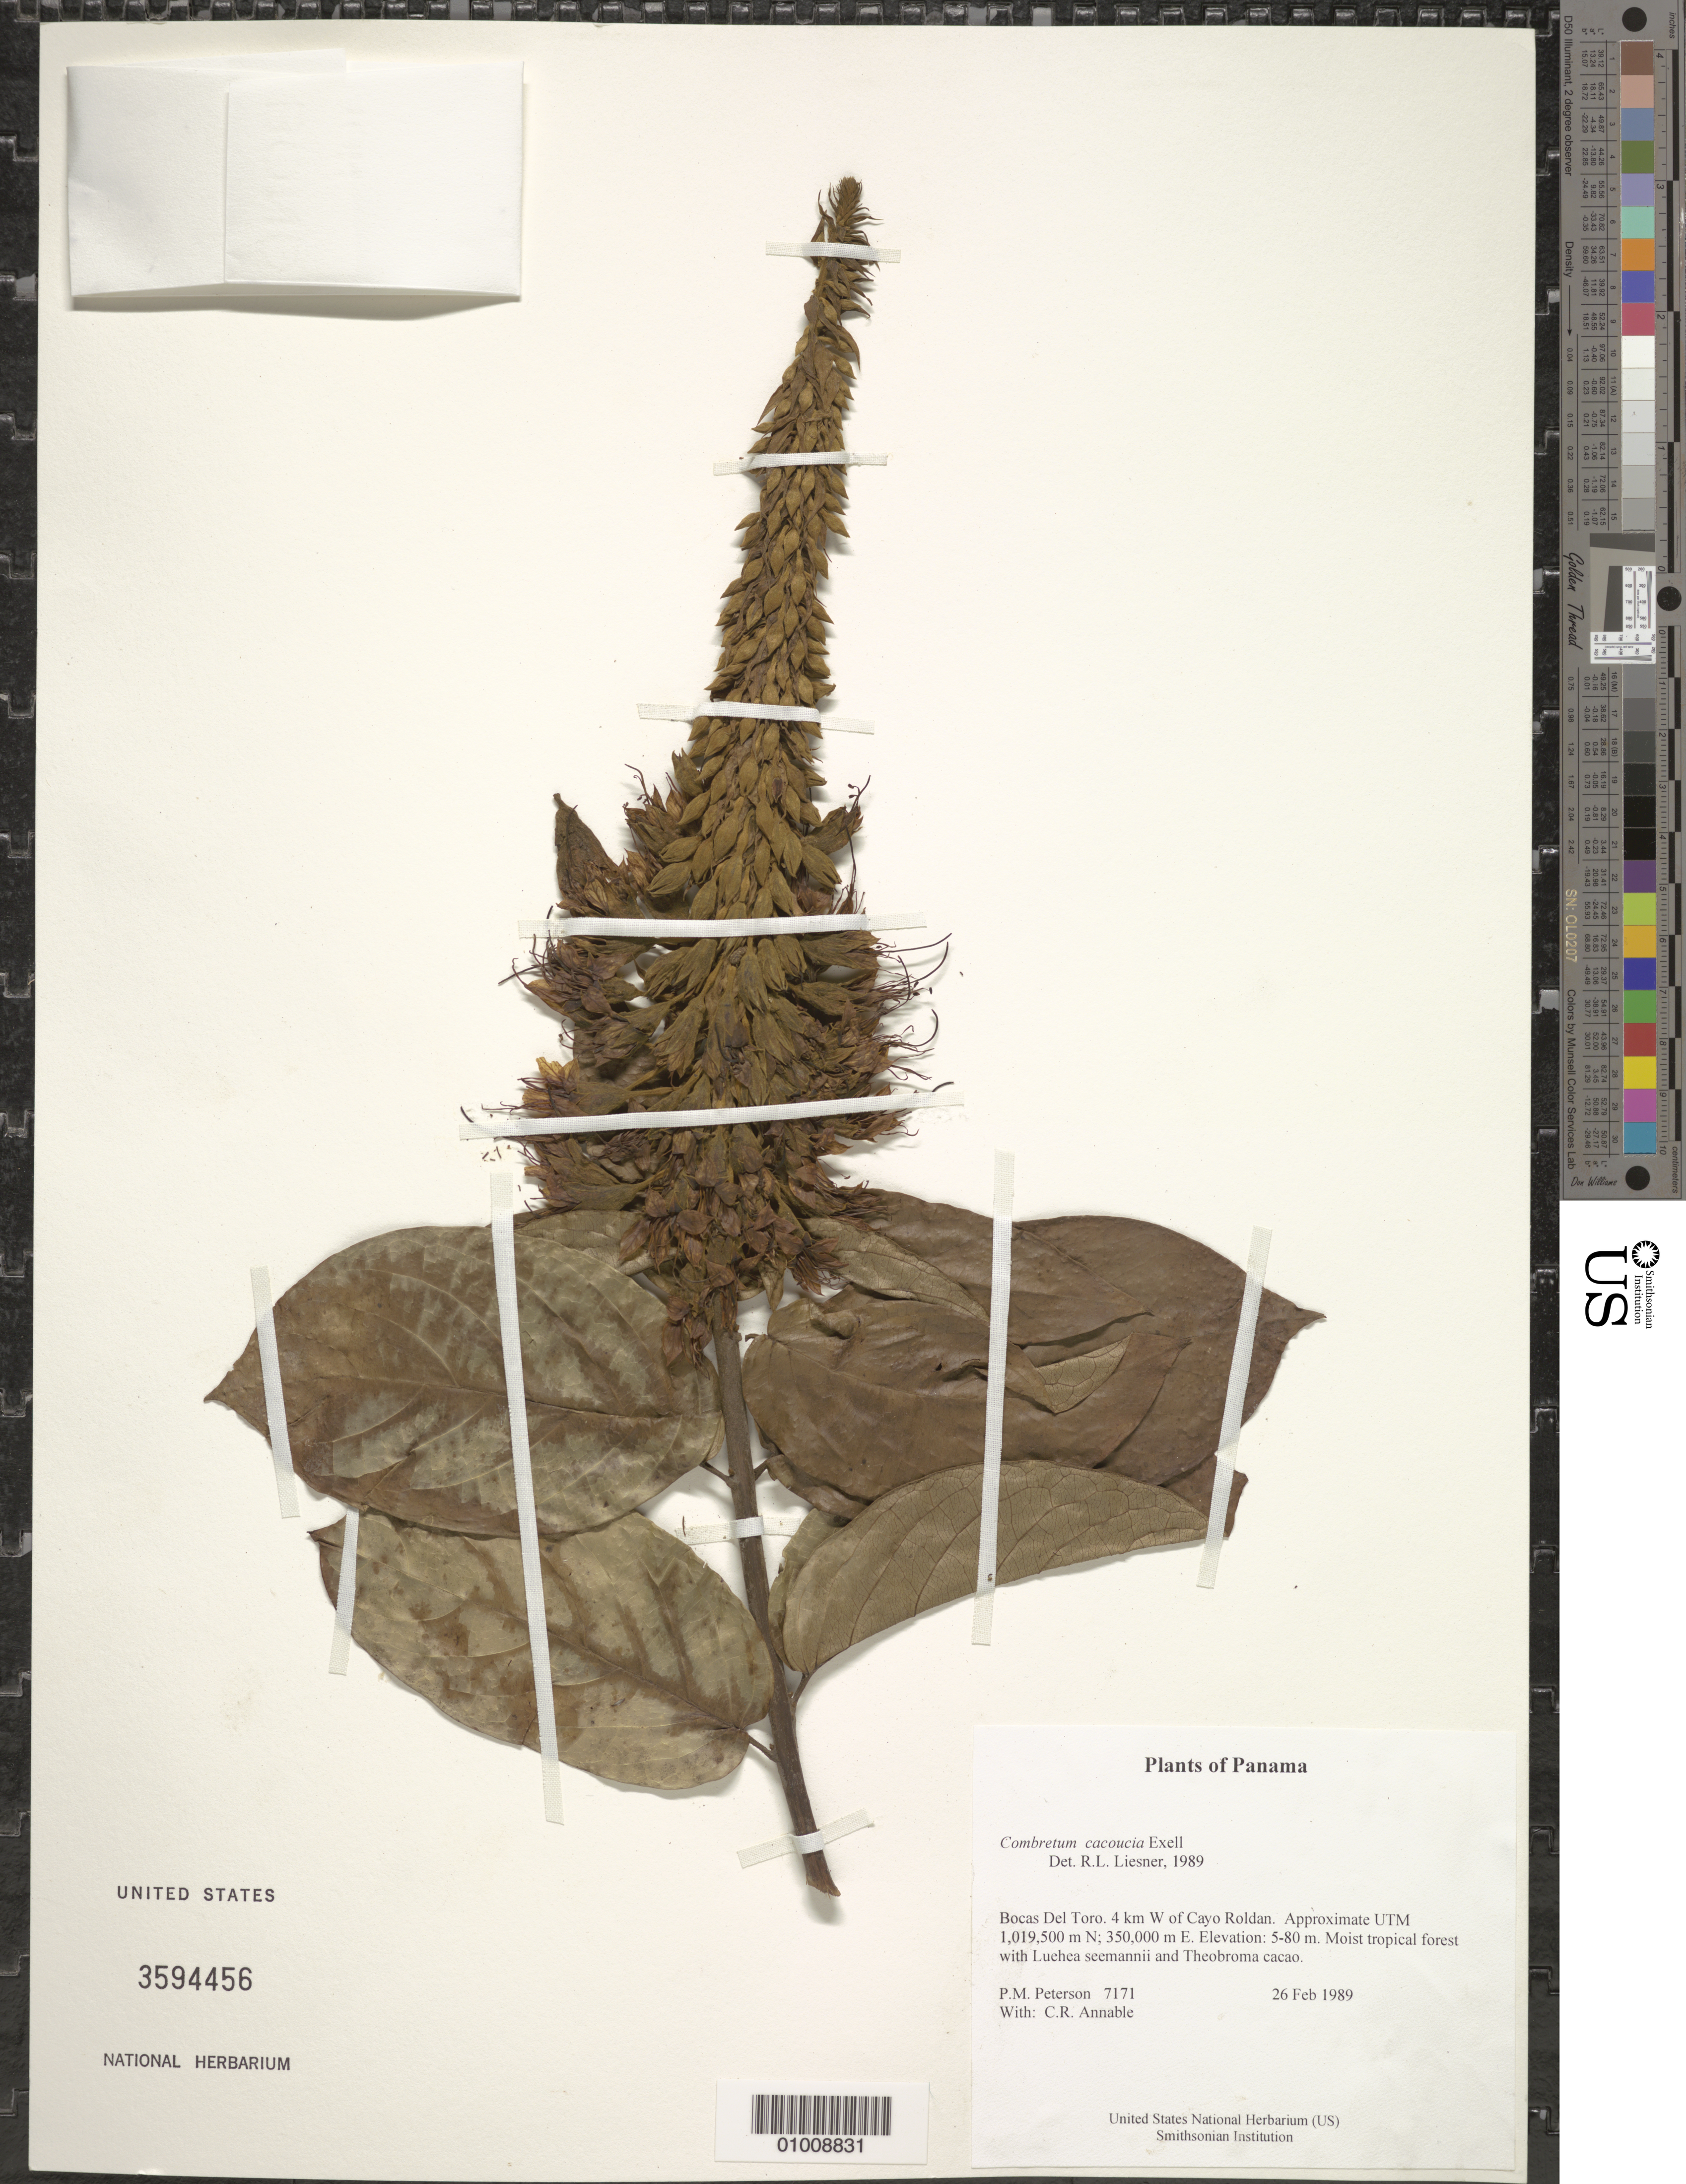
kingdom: Plantae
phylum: Tracheophyta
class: Magnoliopsida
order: Myrtales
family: Combretaceae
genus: Combretum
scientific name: Combretum cacoucia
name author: Exell ex Sandwith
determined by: Liesner, R. L.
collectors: P. M. Peterson & C. R. Annable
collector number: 07171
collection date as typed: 26 Feb 1989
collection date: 1989-02-26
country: Panama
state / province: Bocas del Toro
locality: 4 km W of Cayo Roldan. Approximate UTM 1,019,500 m N; 350,000 m E.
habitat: Moist tropical forest with Luehea seemannii and Theobroma cacao.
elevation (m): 5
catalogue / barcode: US 3594456